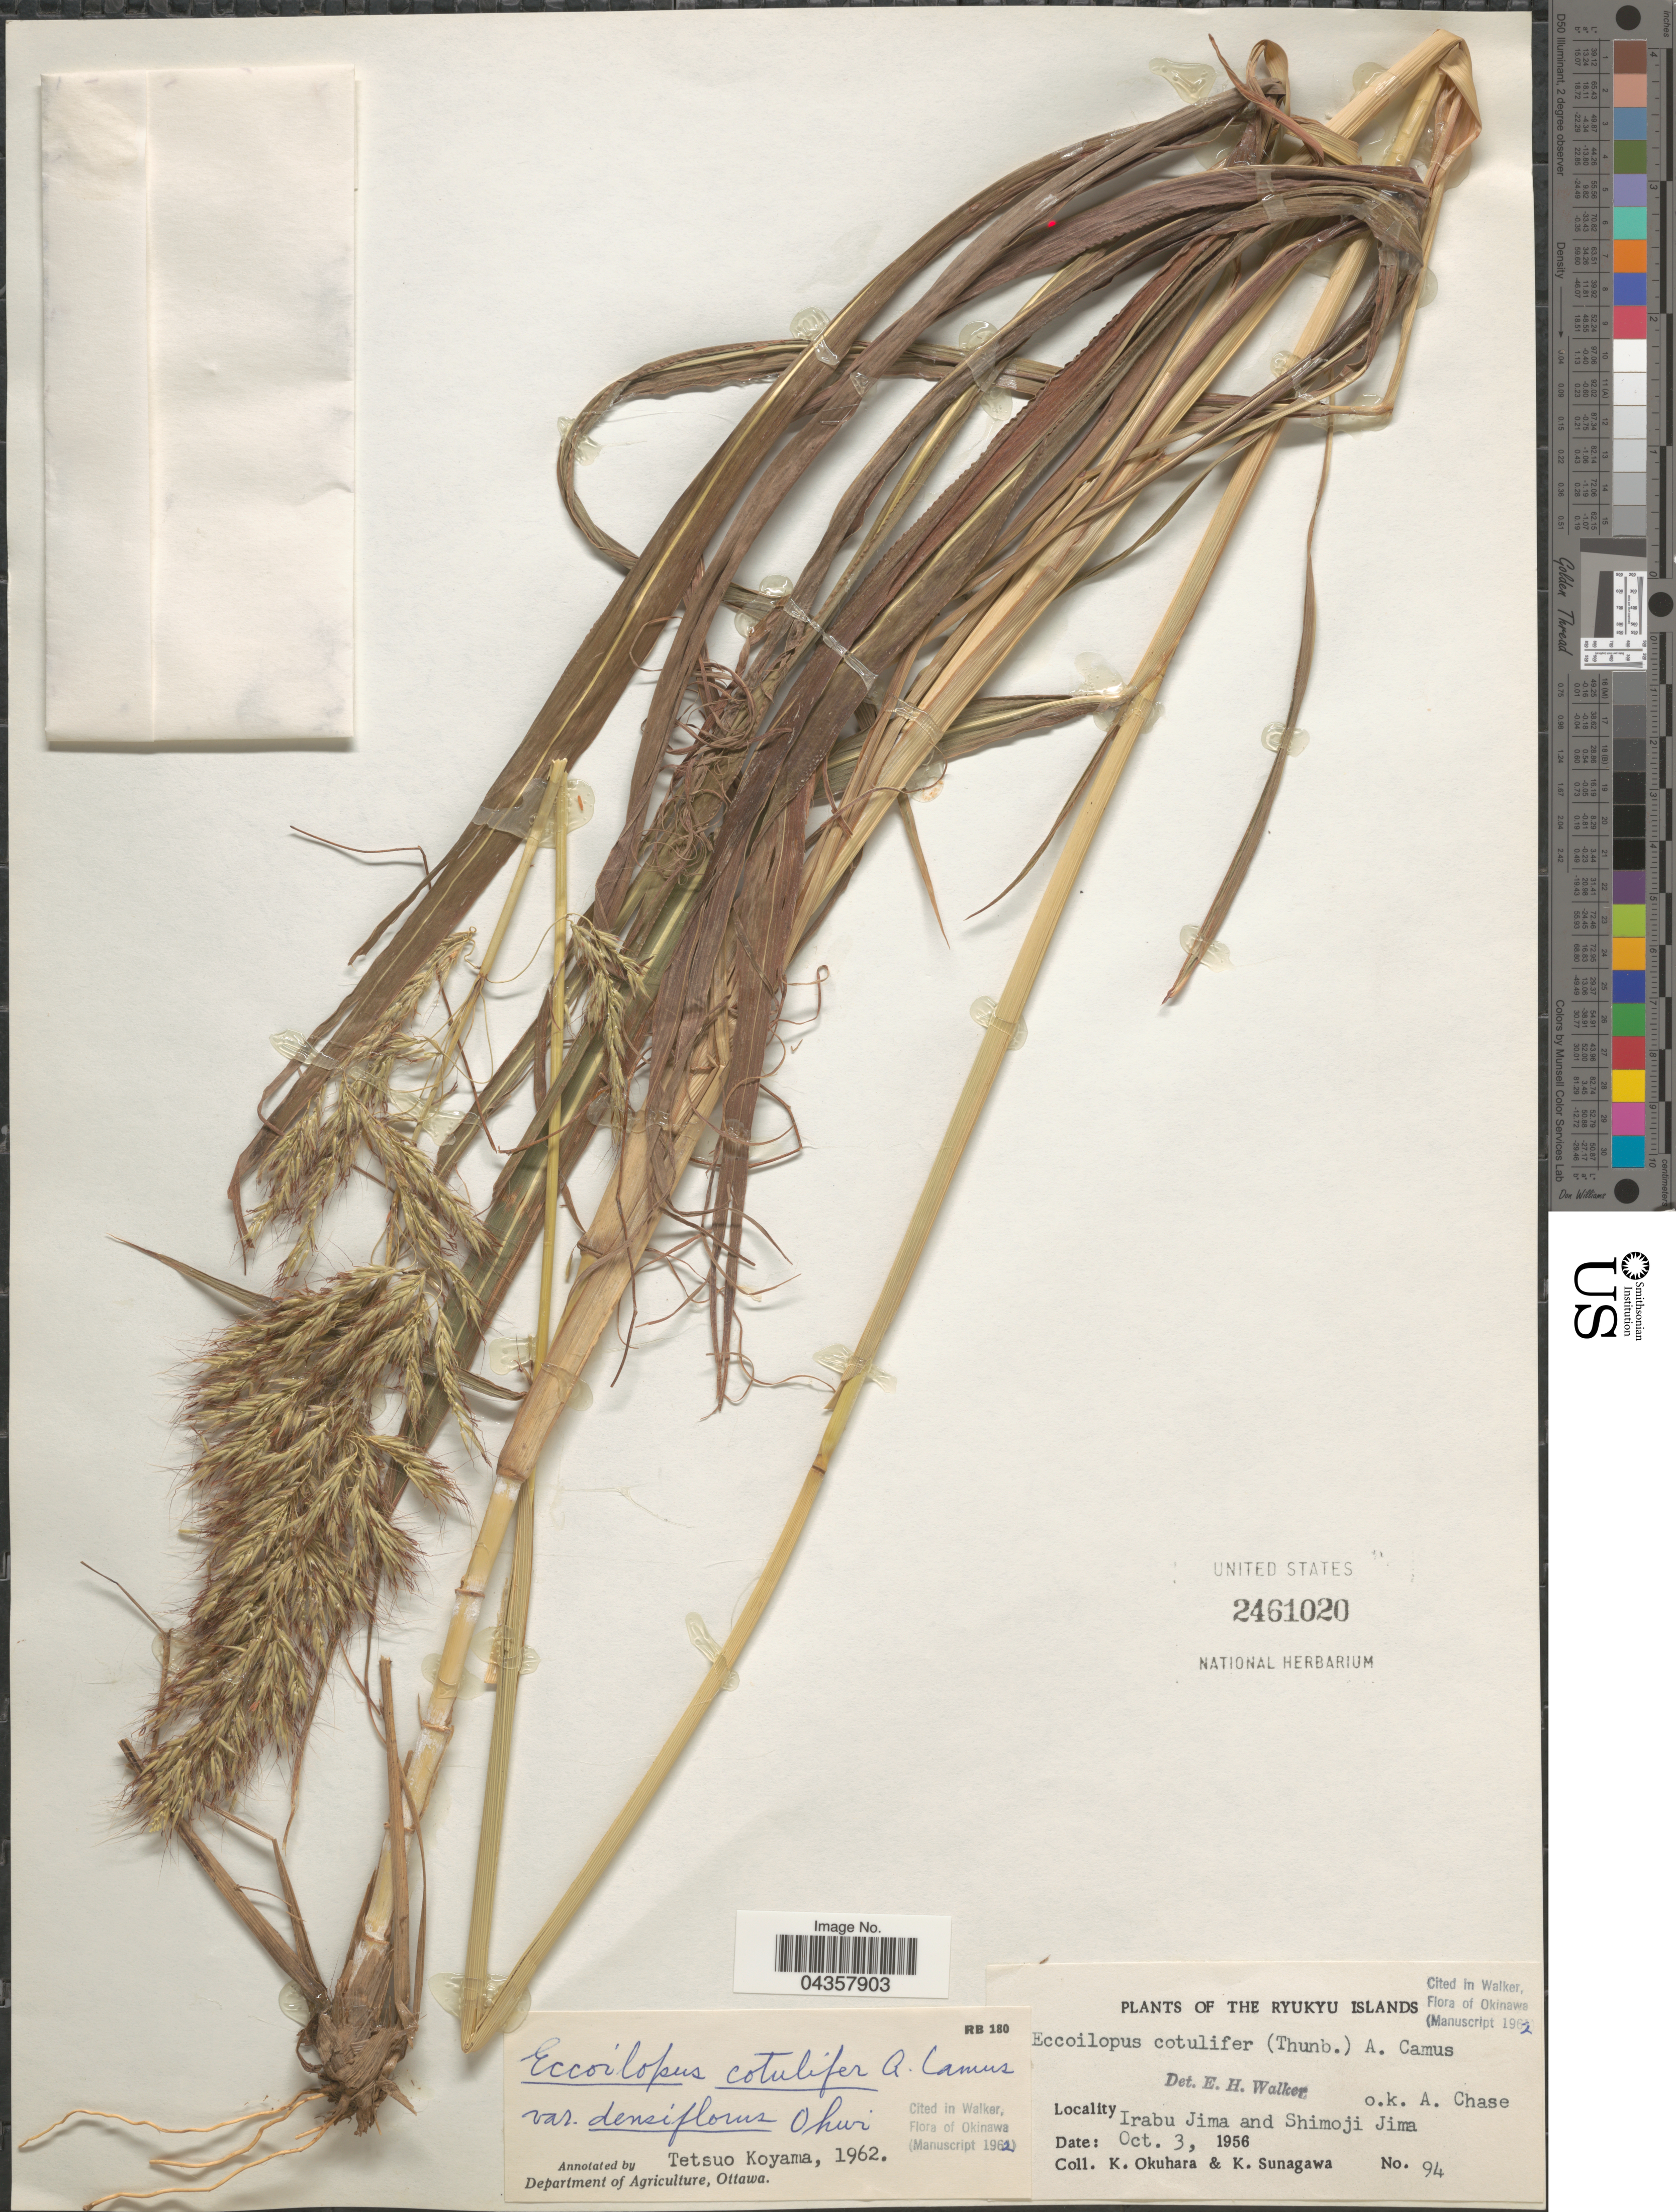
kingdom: Plantae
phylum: Tracheophyta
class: Liliopsida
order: Poales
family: Poaceae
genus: Spodiopogon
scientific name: Spodiopogon cotulifer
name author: (Thunb.) Hack.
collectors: K. Okuhara & K. Sunagawa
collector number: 94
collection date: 1956-10-03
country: Japan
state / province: Okinawa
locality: The Ryukyu Islands. Irabu Jima and Shimoji Jima.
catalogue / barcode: US 2461020